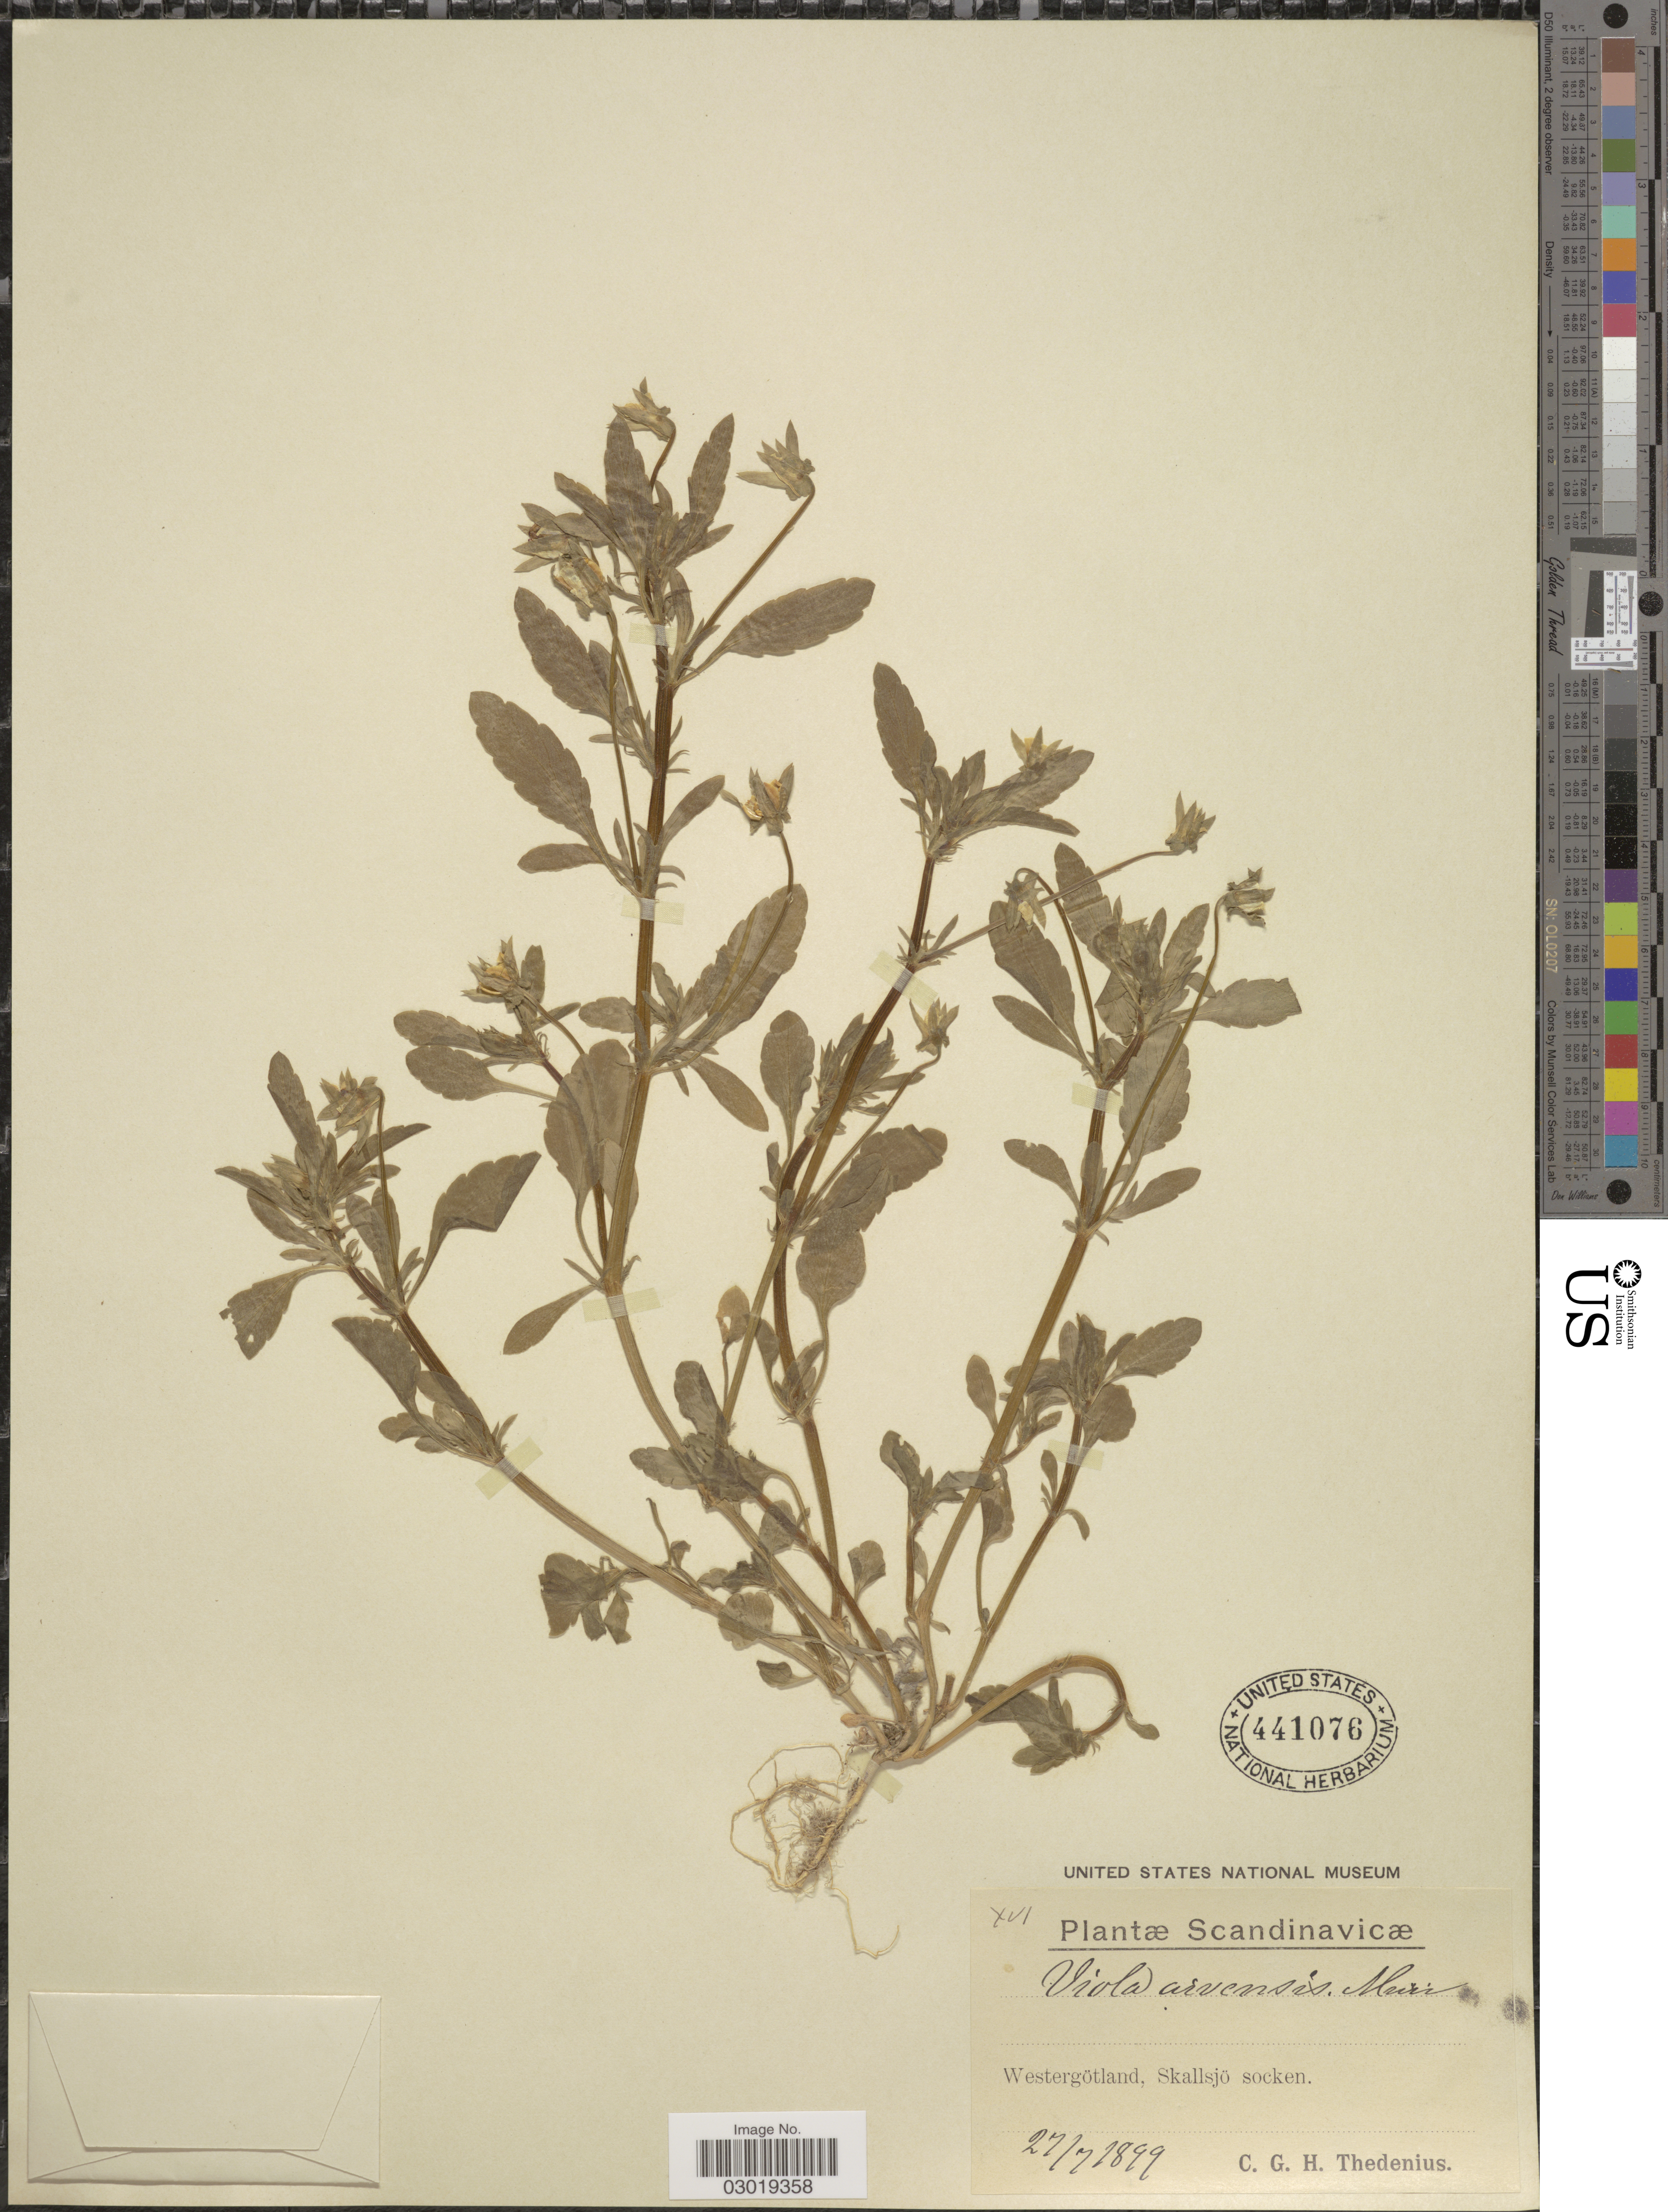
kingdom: Plantae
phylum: Tracheophyta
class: Magnoliopsida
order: Malpighiales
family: Violaceae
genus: Viola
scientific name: Viola sp.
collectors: C. Thedenius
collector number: XVI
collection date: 1899-07-27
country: Sweden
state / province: Västra Götaland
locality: Scandinavicæ, Westergötland, Skallsjö socken.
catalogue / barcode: US 441076